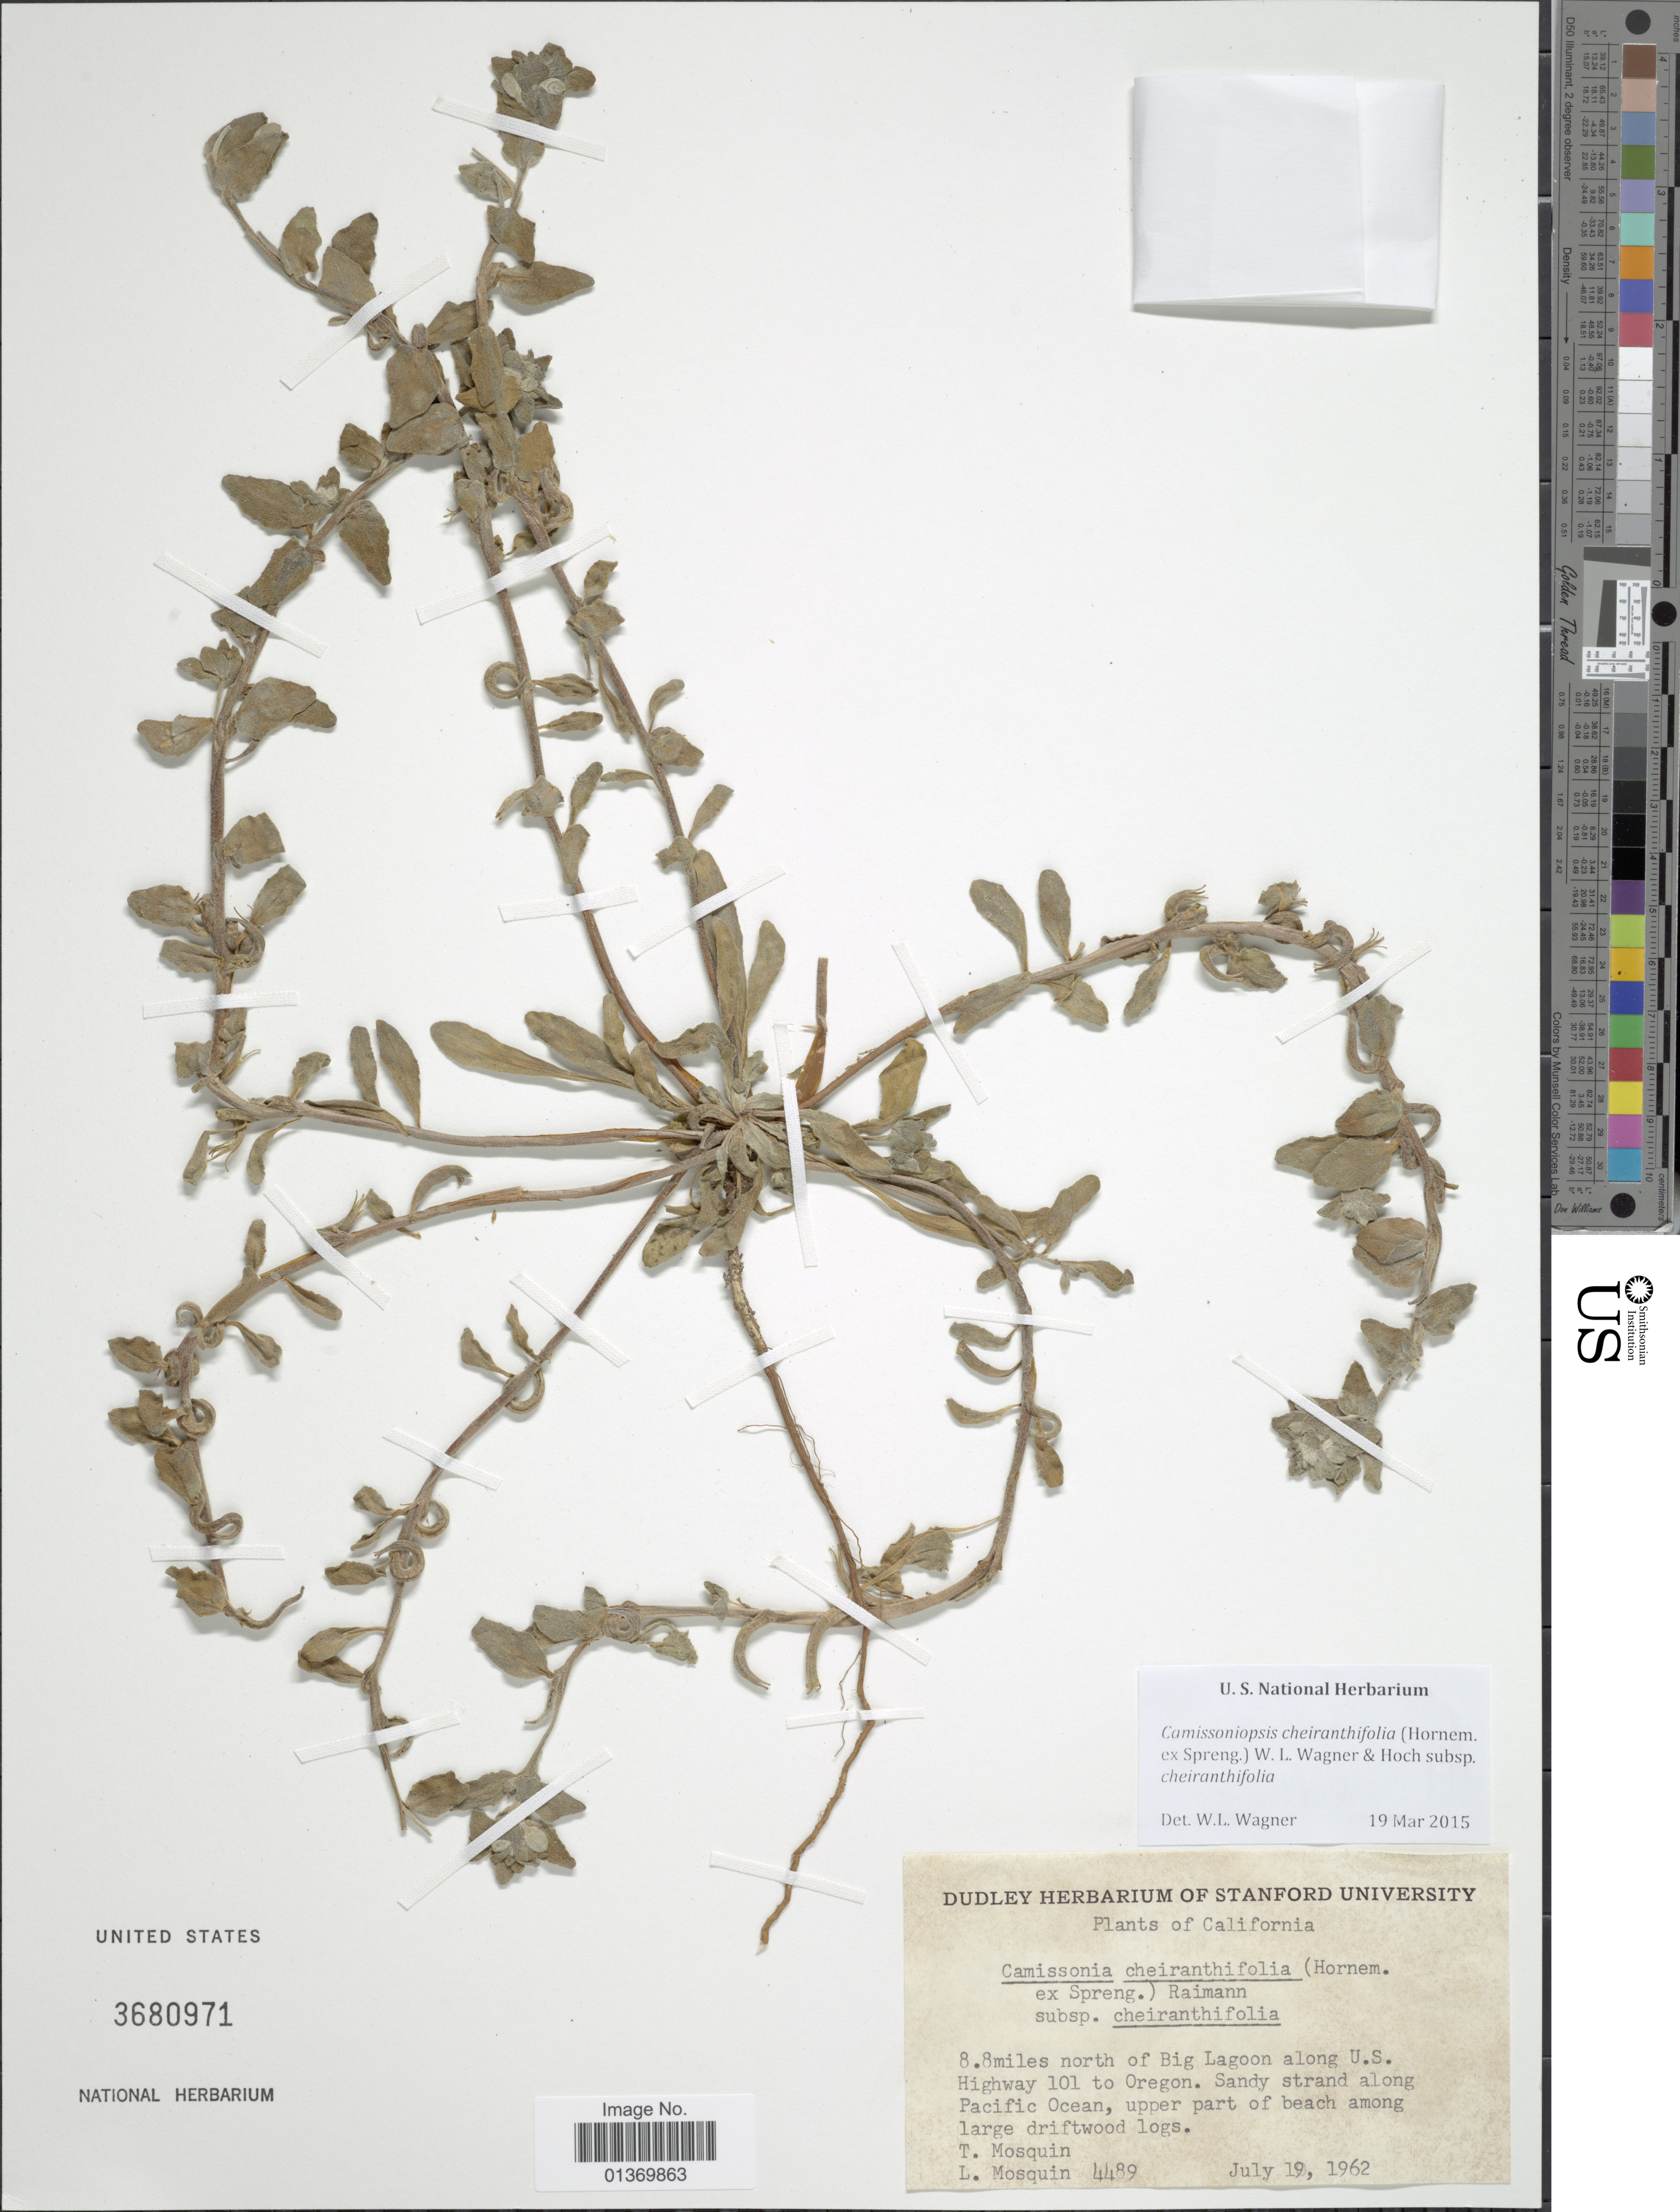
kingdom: Plantae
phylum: Tracheophyta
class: Magnoliopsida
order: Myrtales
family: Onagraceae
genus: Camissoniopsis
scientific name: Camissoniopsis cheiranthifolia subsp. cheiranthifolia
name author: (Hornem. ex Spreng.) W.L. Wagner & Hoch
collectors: T. Mosquin & L. Mosquin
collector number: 4489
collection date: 1962-07-19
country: United States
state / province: California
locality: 8.8 miles north of Big Lagoon along U.S. Highway 101 to Oregon. Sandy strand along Pacific Ocean, upper part of beach among large driftwood logs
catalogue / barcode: US 3680971